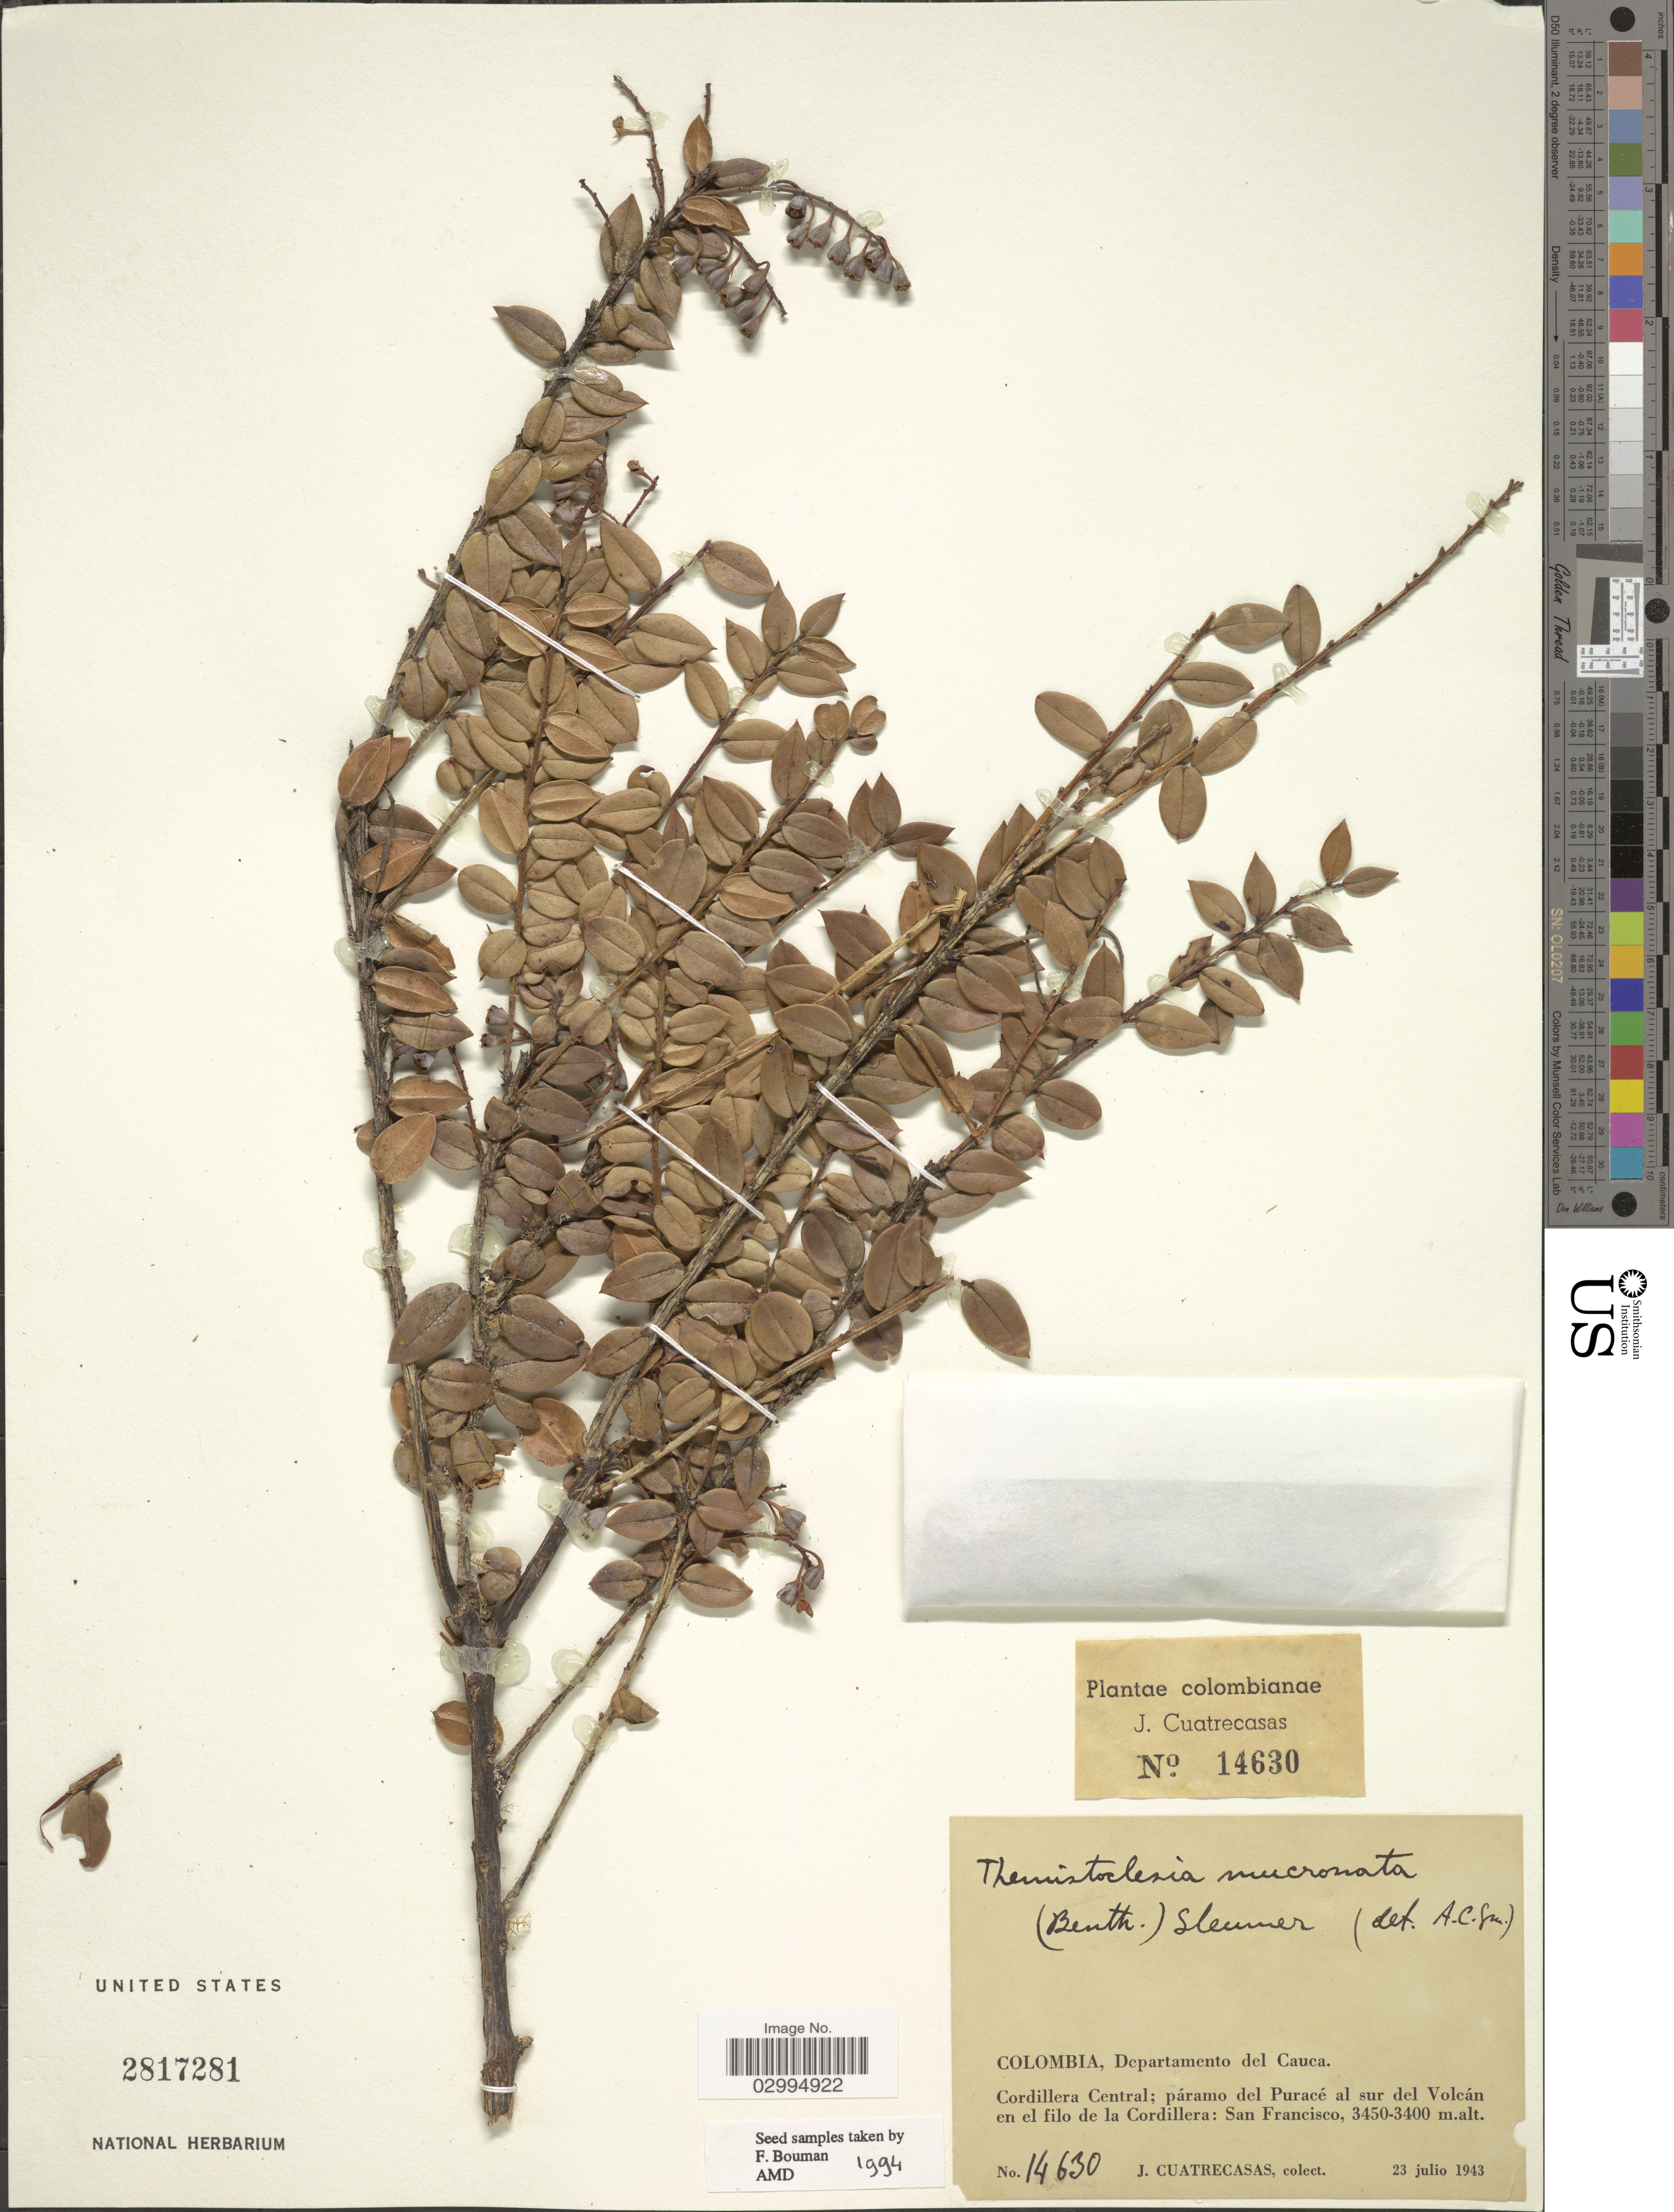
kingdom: Plantae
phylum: Tracheophyta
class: Magnoliopsida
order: Ericales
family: Ericaceae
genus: Themistoclesia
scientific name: Themistoclesia mucronata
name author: Sleumer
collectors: J. Cuatrecasas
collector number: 14630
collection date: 1943-07-23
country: Colombia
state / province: Cauca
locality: Departamento del Cauca. Cordillera Central; páramo del Puracé al sur del Volcán en el filo de la Cordillera: San Francisco.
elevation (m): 3400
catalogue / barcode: US 2817281